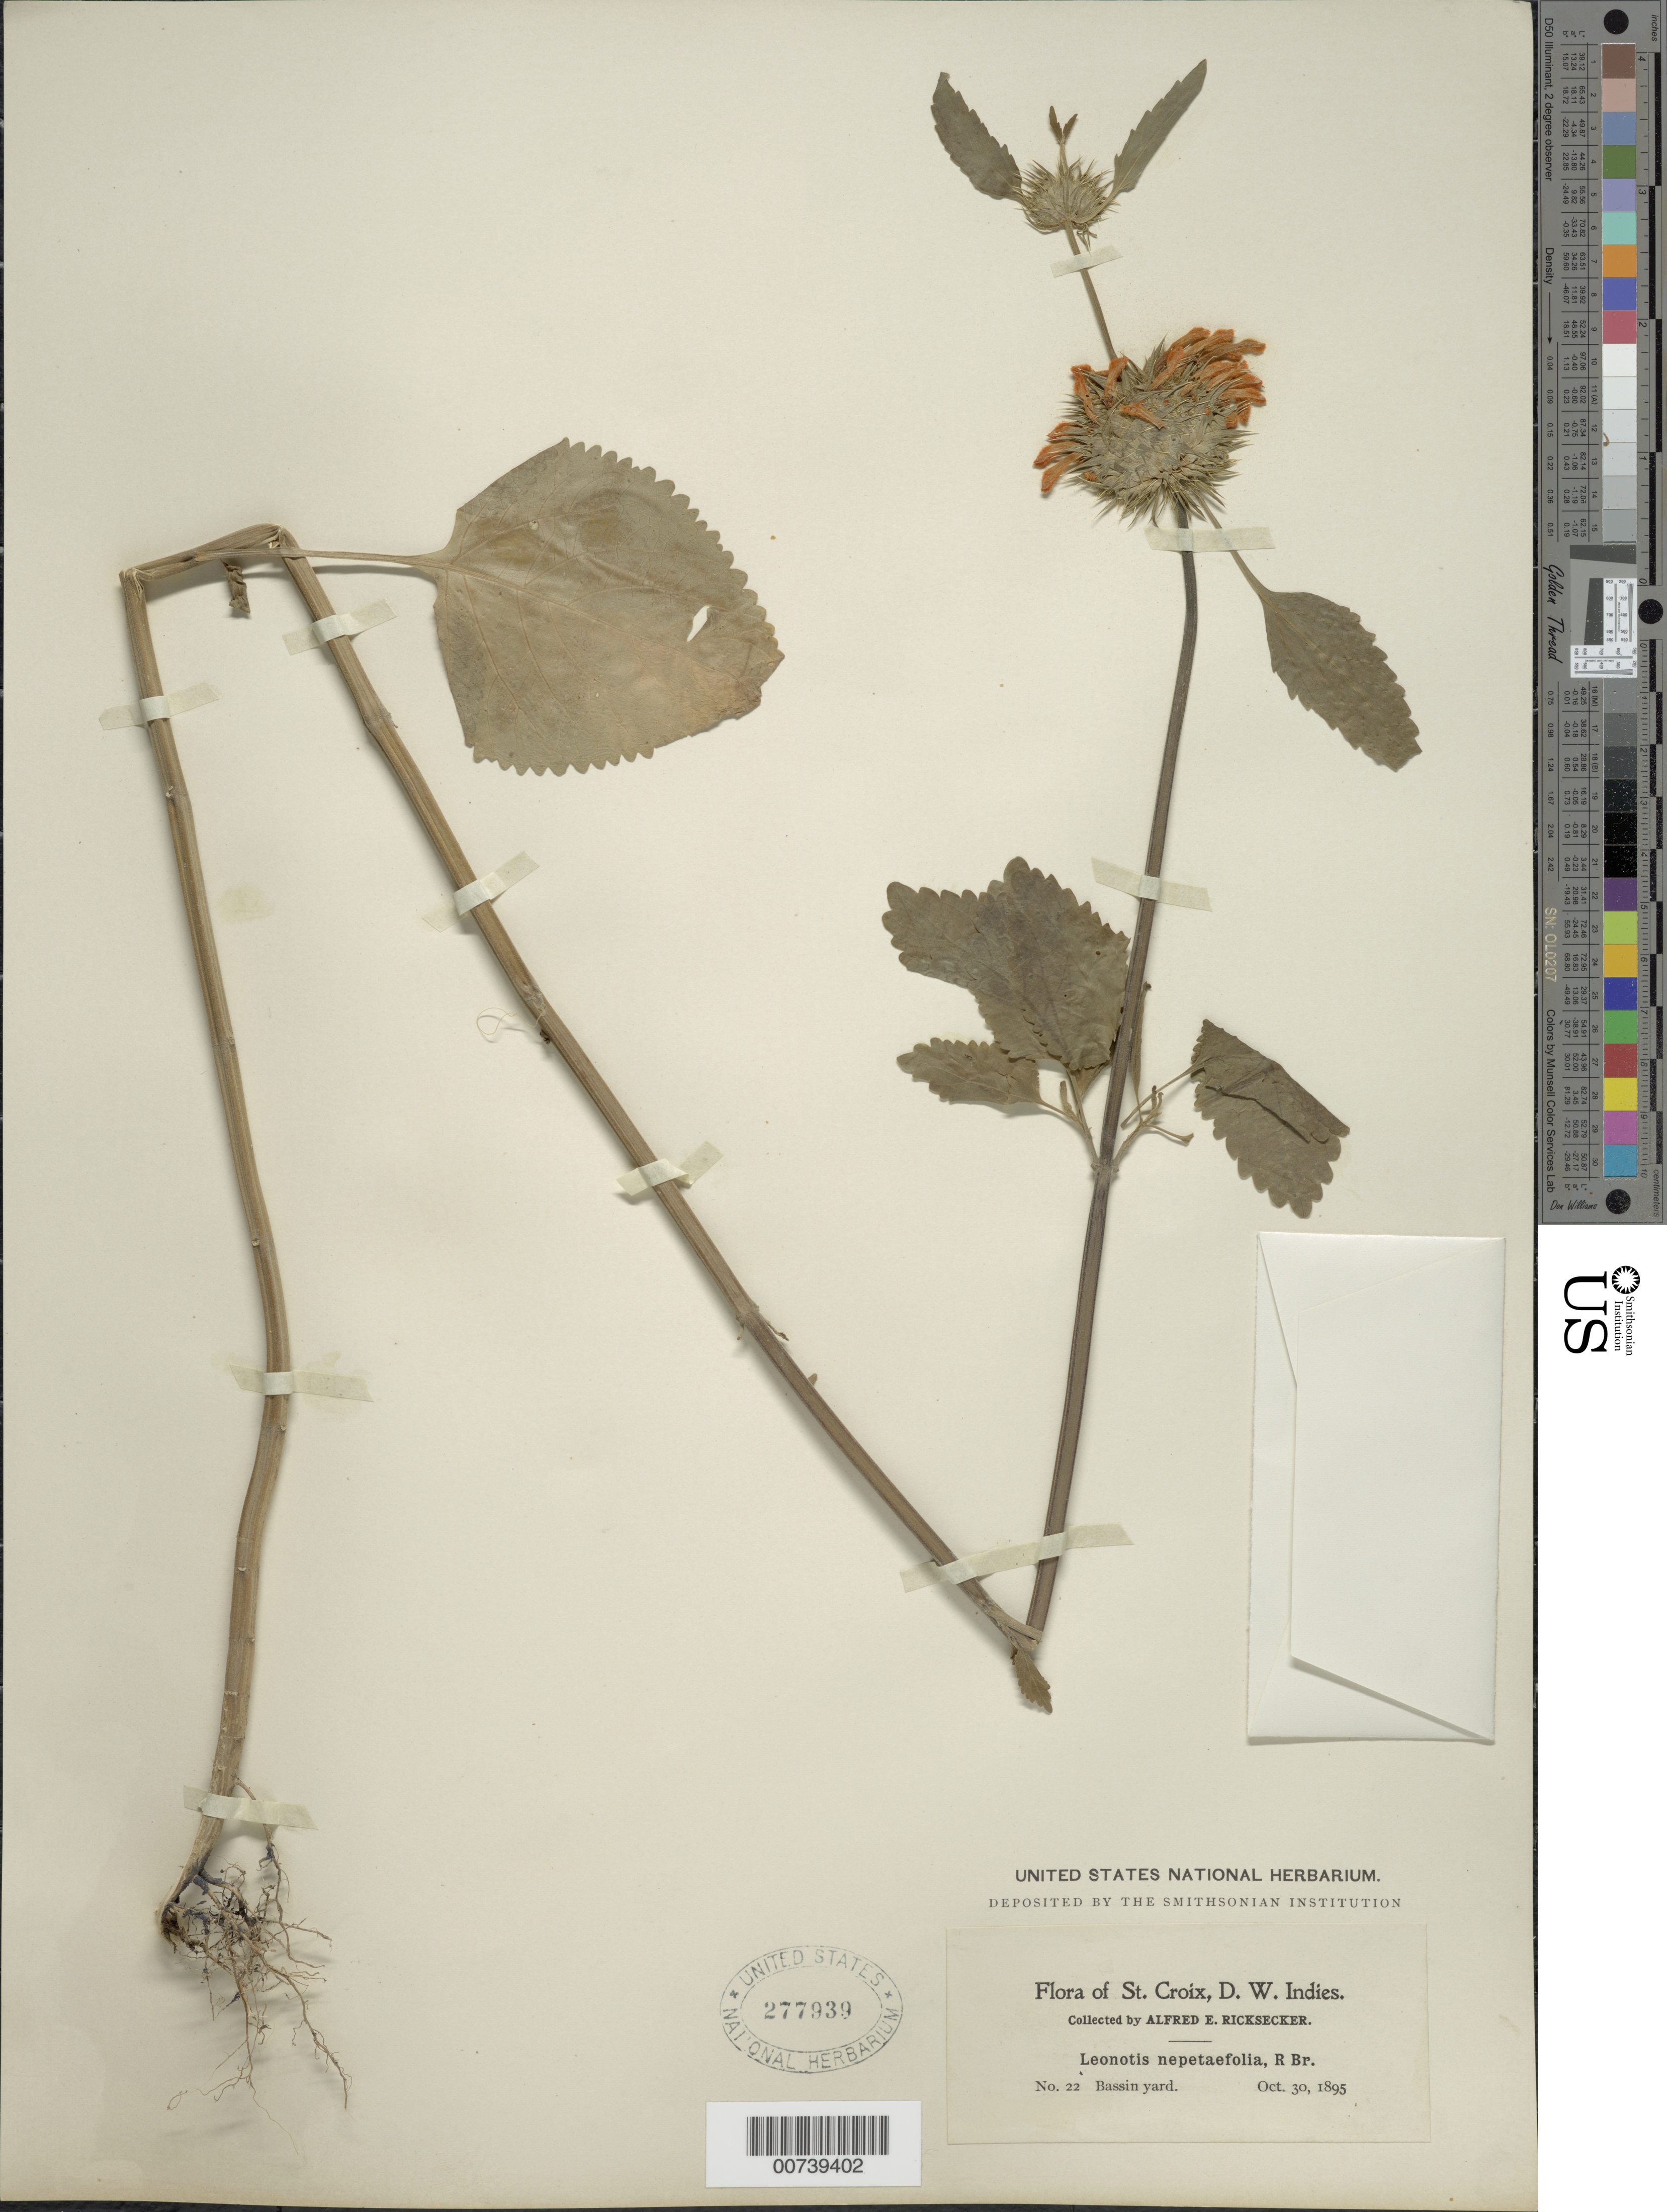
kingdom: Plantae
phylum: Tracheophyta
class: Magnoliopsida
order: Lamiales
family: Lamiaceae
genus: Leonotis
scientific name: Leonotis nepetifolia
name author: (L.) R. Br.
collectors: A. E. Ricksecker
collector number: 22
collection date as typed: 30 Oct 1895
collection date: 1895-10-30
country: U.S. Virgin Islands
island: St. Croix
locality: Bassin yard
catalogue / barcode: US 277939